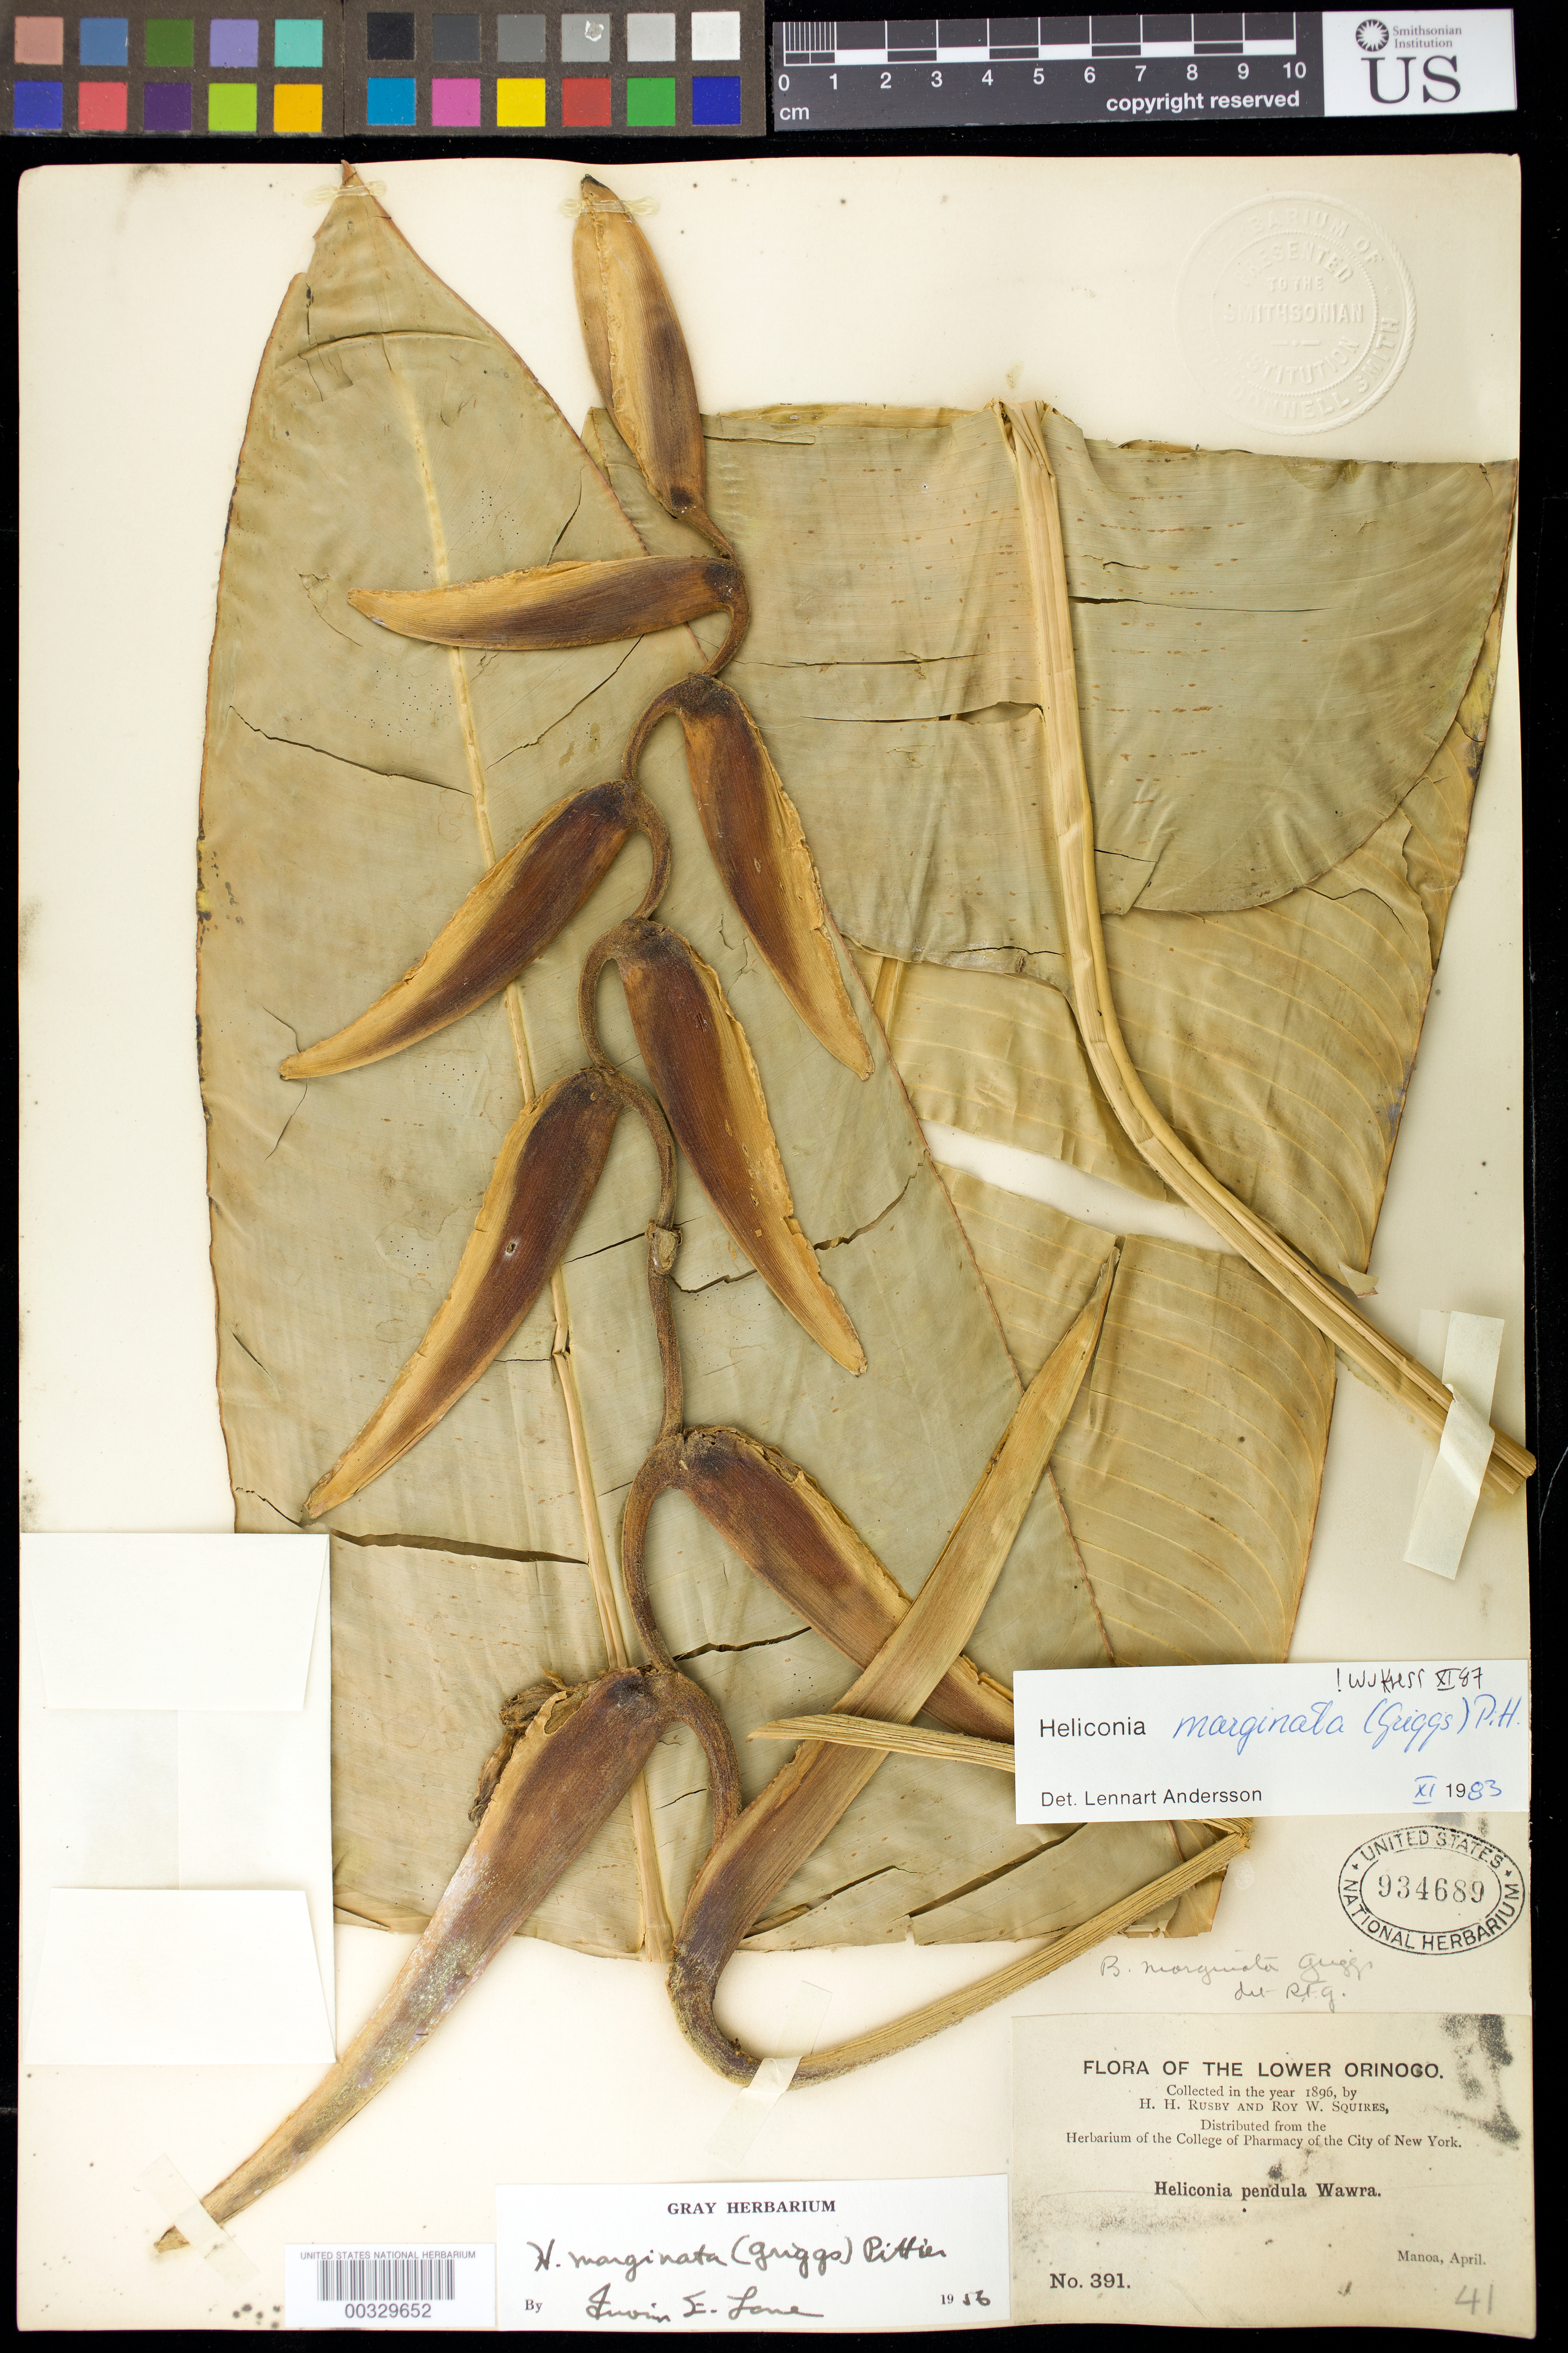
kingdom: Plantae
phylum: Tracheophyta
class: Liliopsida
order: Zingiberales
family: Heliconiaceae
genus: Heliconia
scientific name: Heliconia marginata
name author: (R.F. Griggs) Pittier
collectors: H. H. Rusby & R. Squires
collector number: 391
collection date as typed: April 1896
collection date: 1896-04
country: Venezuela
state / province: Delta Amacuro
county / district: Antonio Díaz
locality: Lower Orinoco, Manoa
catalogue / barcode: US 934689